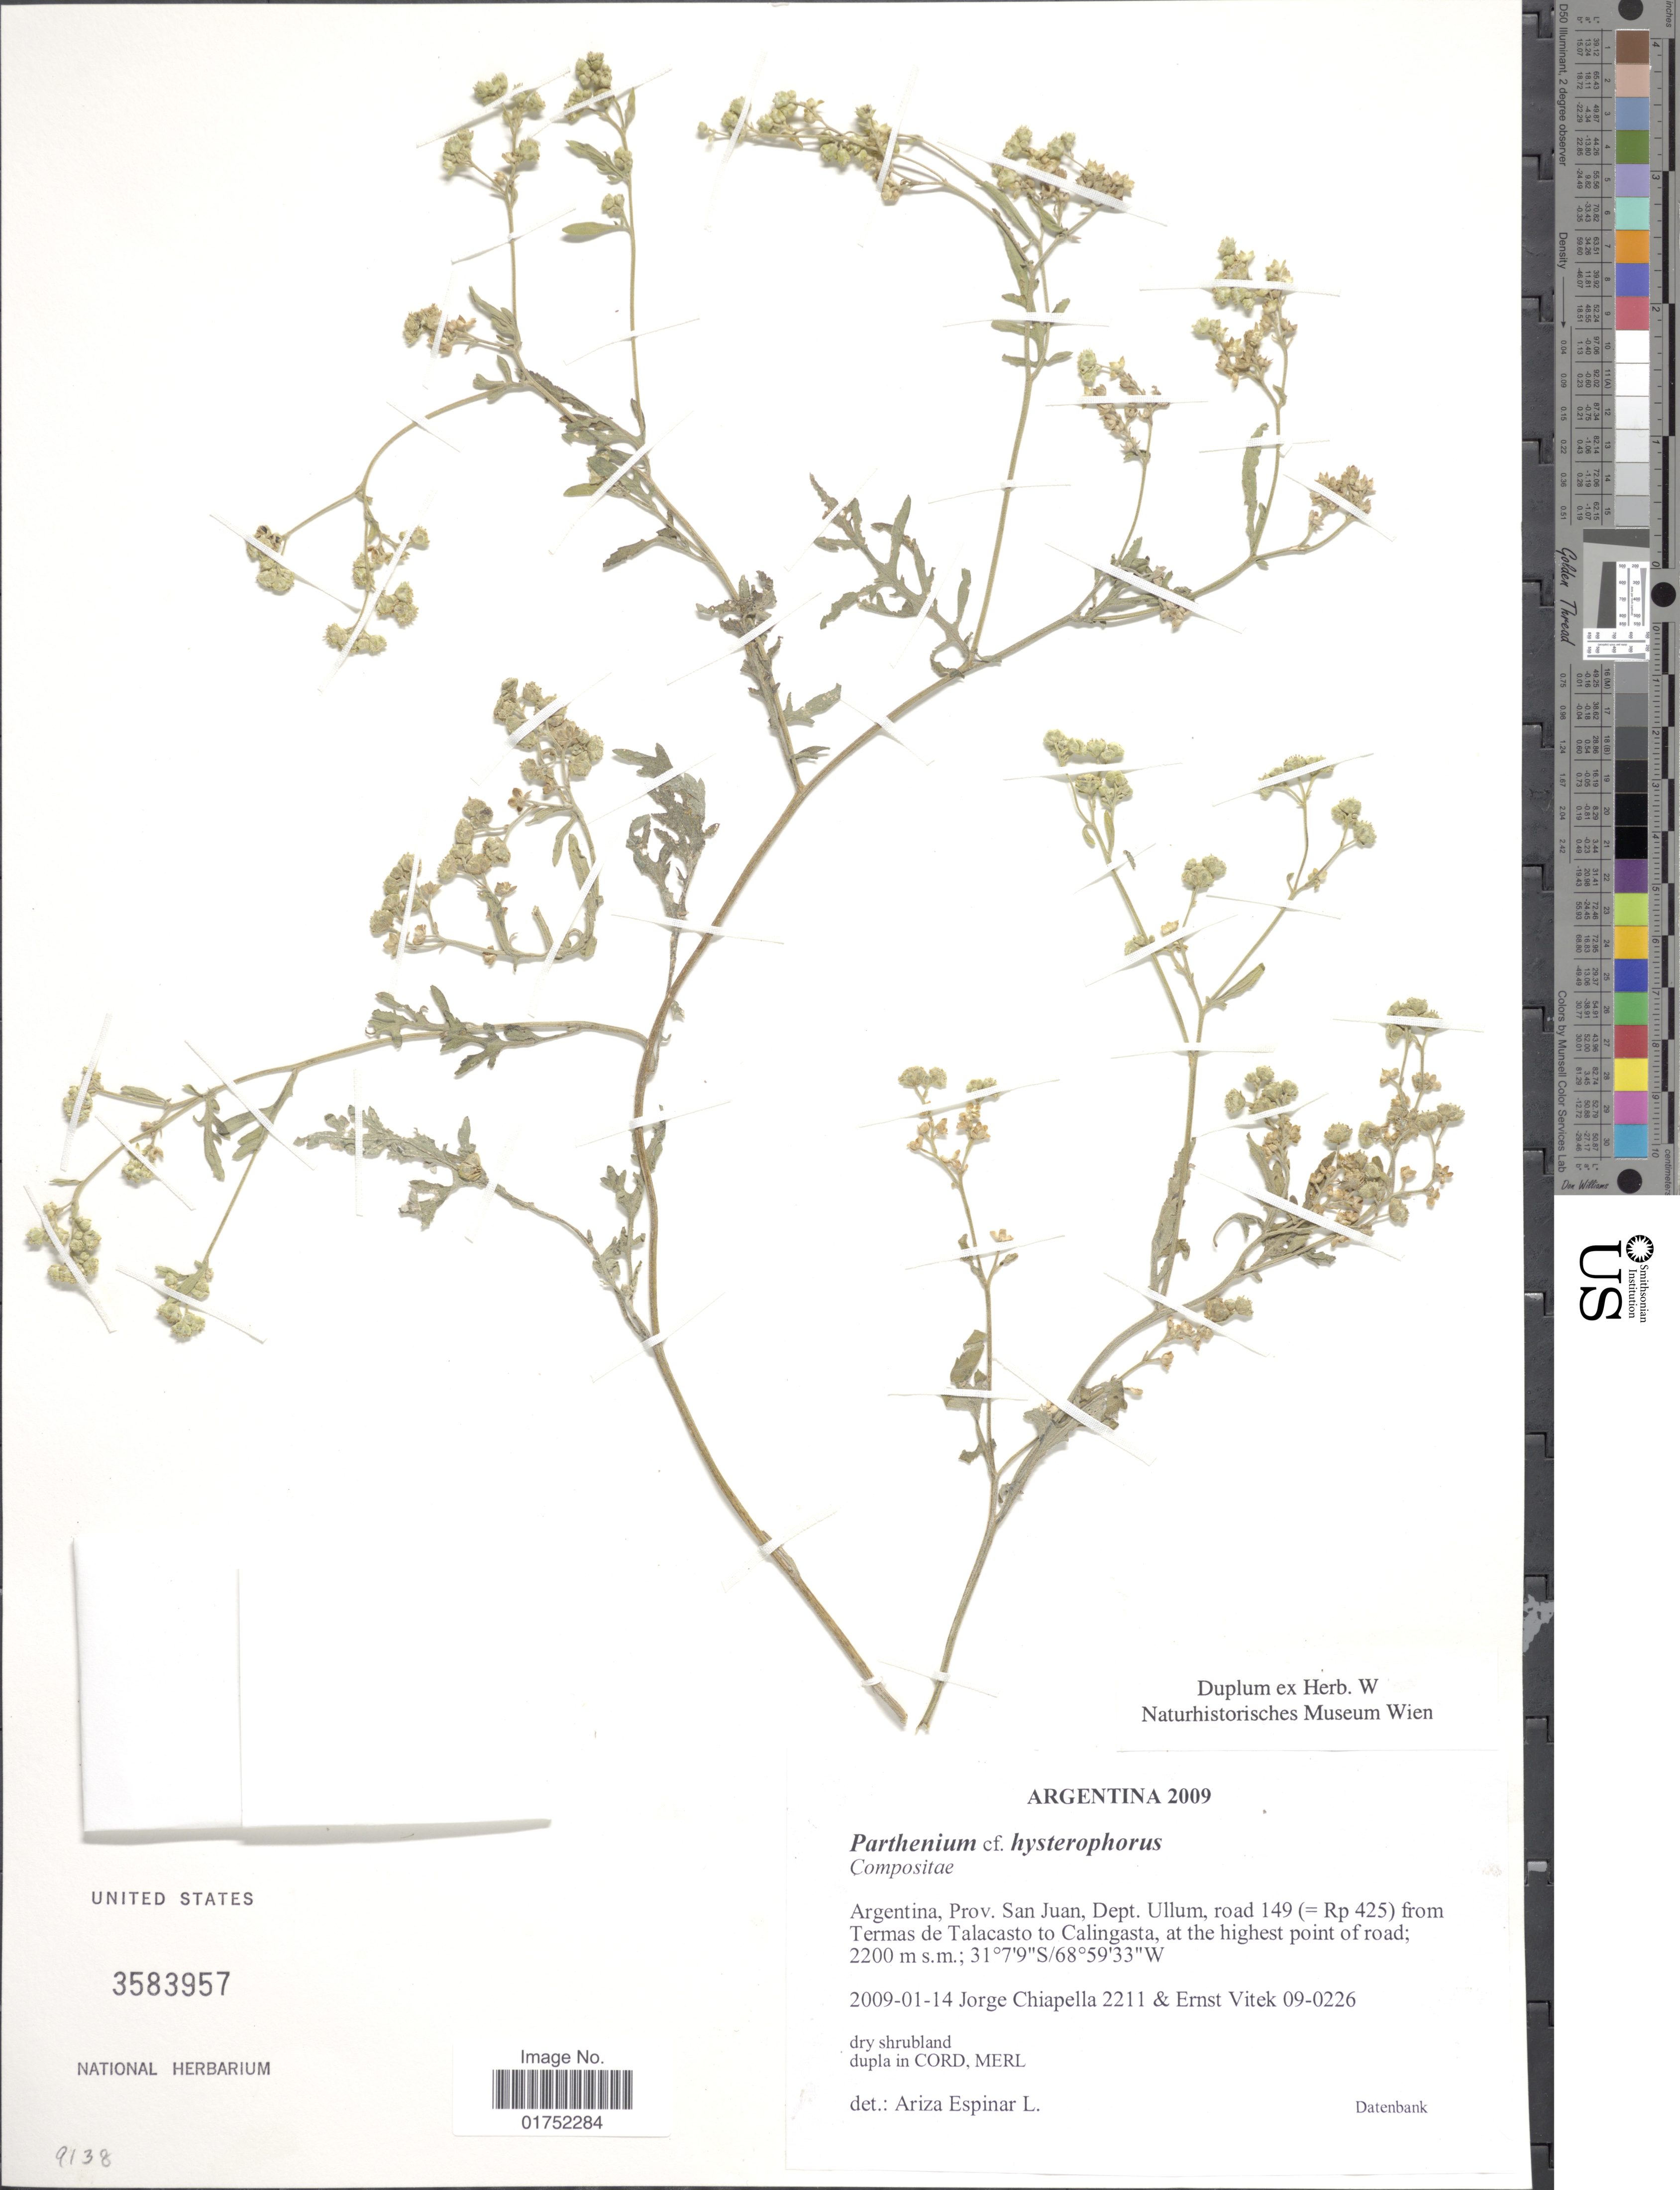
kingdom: Plantae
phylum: Tracheophyta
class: Magnoliopsida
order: Asterales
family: Asteraceae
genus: Parthenium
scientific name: Parthenium hysterophorus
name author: L.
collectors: J. Chiapella & E. Vitek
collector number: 2211/09-0226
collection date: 2009-01-14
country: Argentina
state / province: San Juan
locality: Dept. Ullum, road 149 (=Rp 425) from Termas de Talacasto to Calingasta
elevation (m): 2200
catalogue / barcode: US 3583957